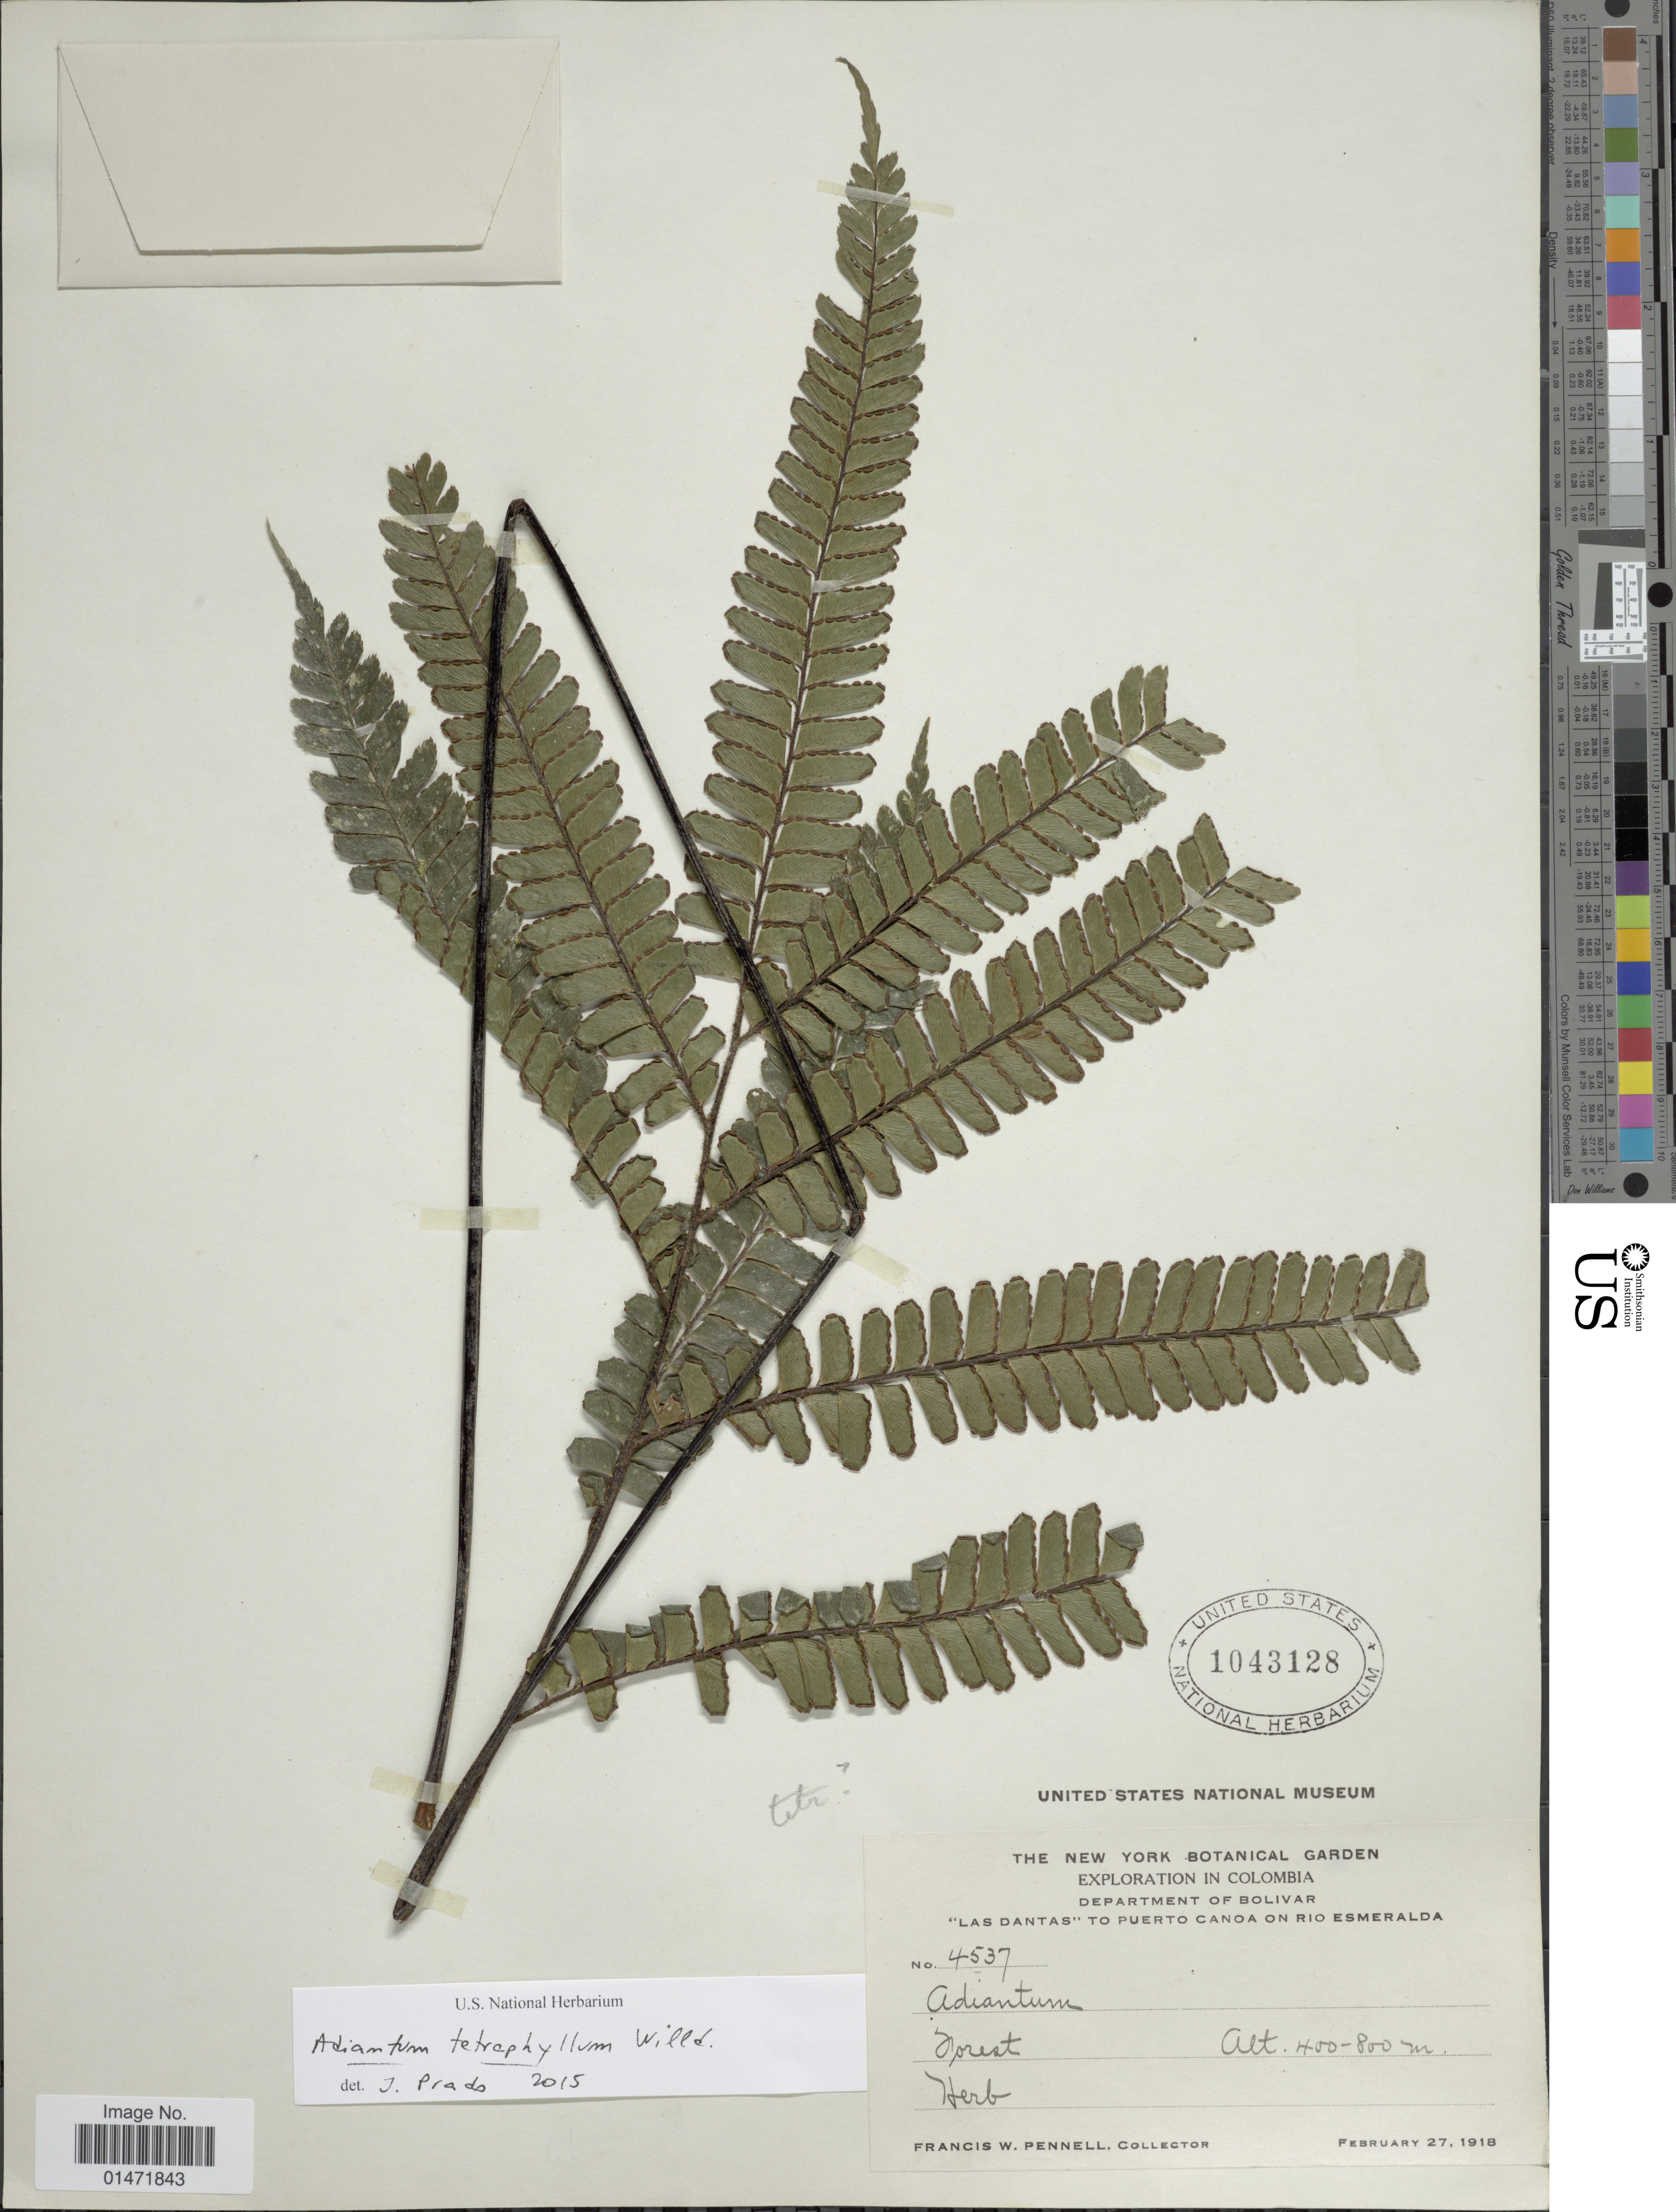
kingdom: Plantae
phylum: Tracheophyta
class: Polypodiopsida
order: Polypodiales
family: Pteridaceae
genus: Adiantum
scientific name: Adiantum tetraphyllum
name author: Humb. & Bonpl. ex Willd.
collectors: F. W. Pennell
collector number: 4537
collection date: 1918-02-27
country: Colombia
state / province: Bolívar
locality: Las Dantas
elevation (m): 400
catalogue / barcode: US 1043128